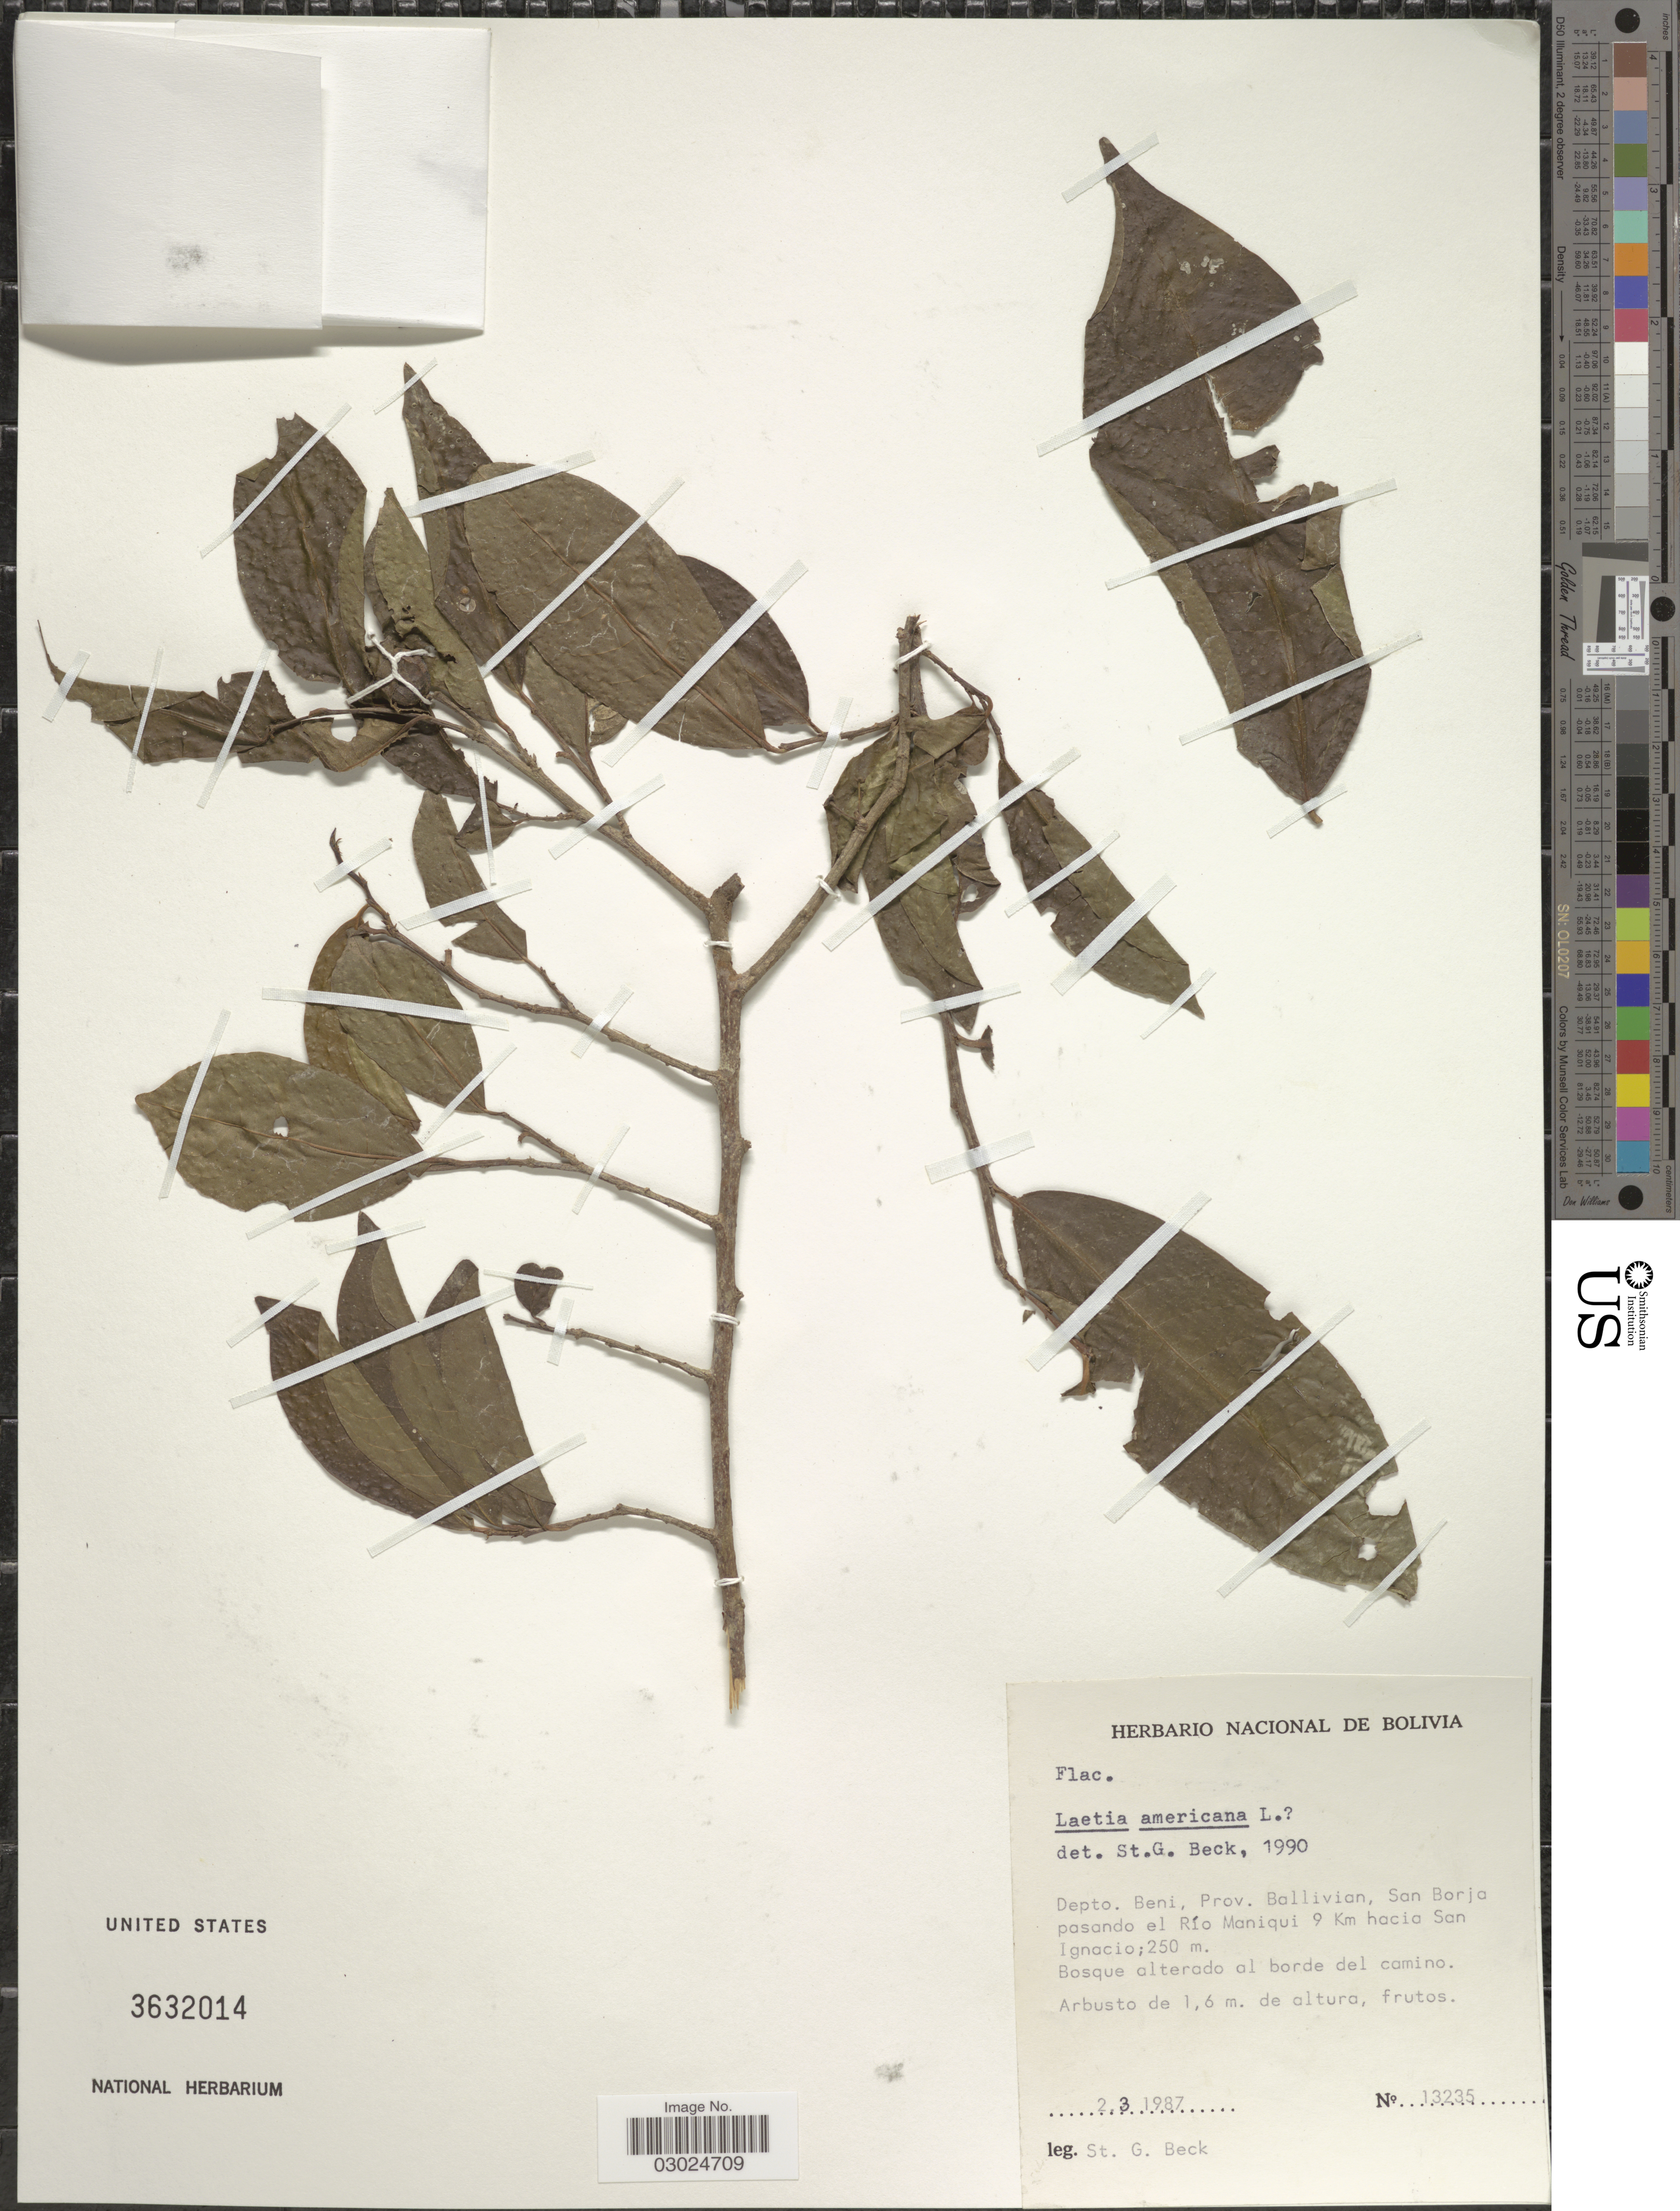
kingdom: Plantae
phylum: Tracheophyta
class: Magnoliopsida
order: Malpighiales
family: Salicaceae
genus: Laetia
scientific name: Laetia americana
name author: L.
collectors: S. G. Beck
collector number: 13235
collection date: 1987-03-02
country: Bolivia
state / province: Beni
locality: Depto. Beni, Prov. Ballivian, San Barja pasando el Río Maniqui 9 Km hacia San Ignacio.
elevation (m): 250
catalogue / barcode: US 3632014